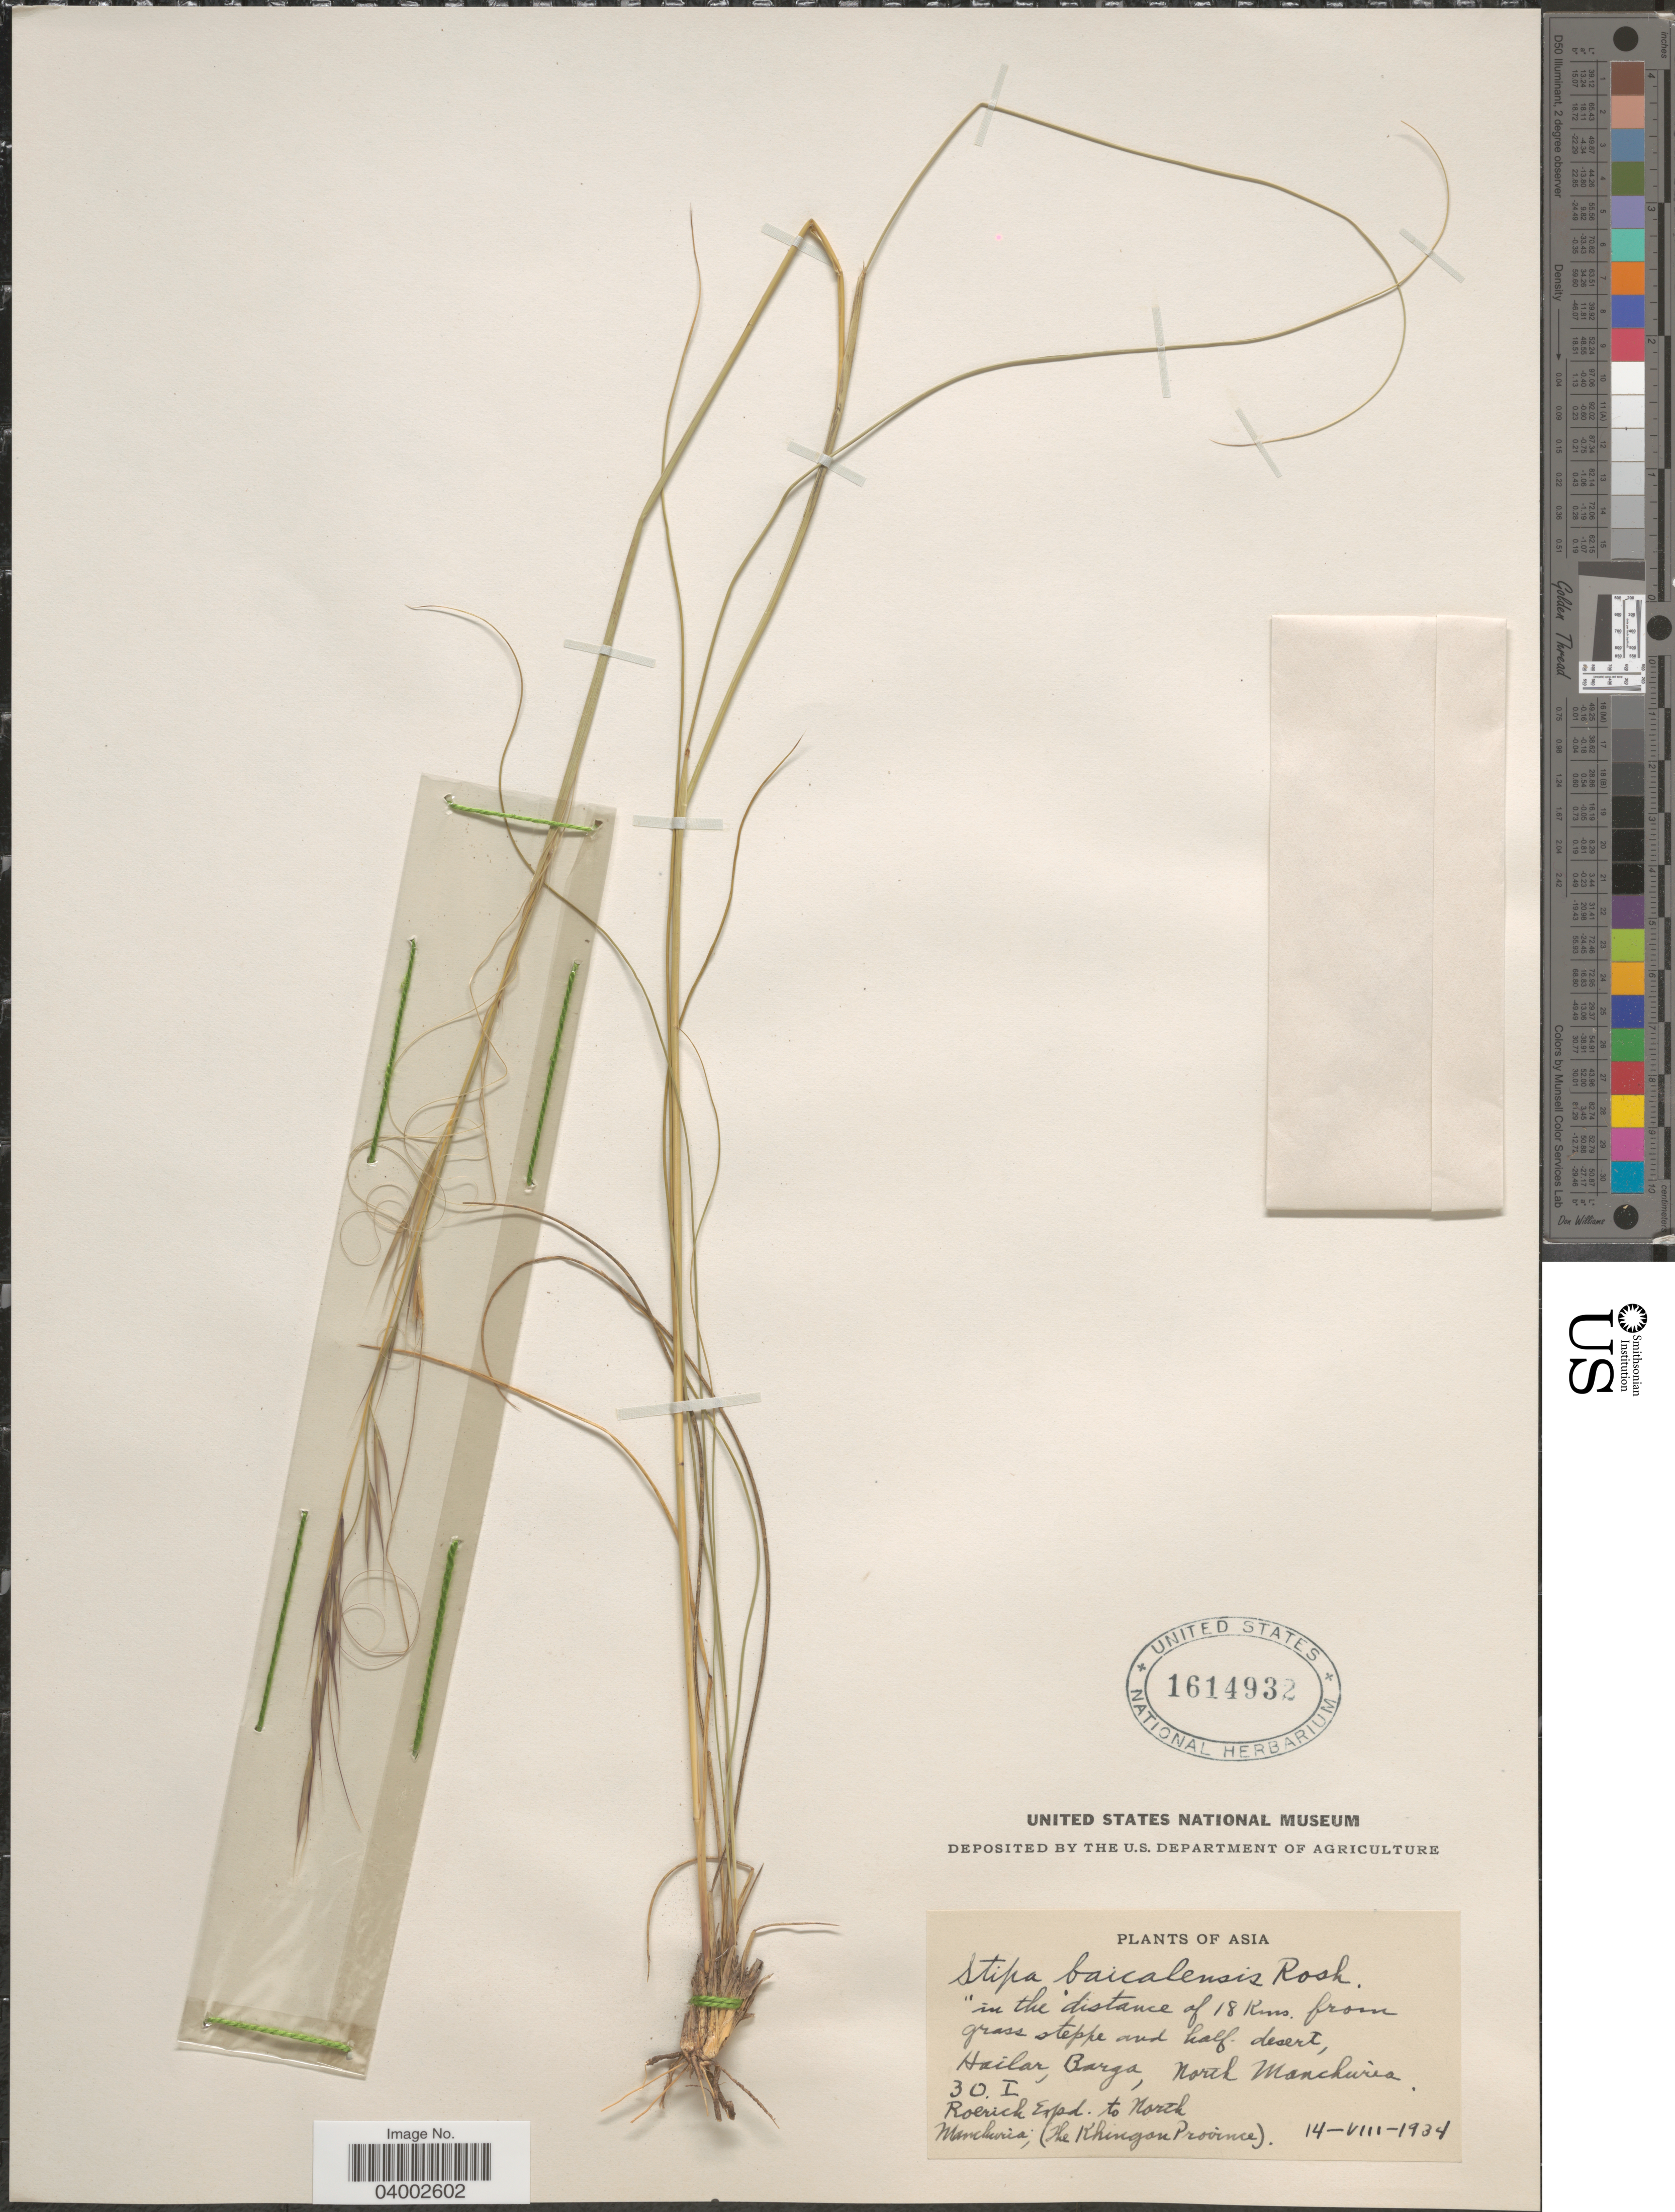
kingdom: Plantae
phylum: Tracheophyta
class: Liliopsida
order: Poales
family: Poaceae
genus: Stipa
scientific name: Stipa baicalensis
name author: Roshev.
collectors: Roerich Expedition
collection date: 1934-01-30/1934-08-14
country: China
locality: In the distance of 18 Kms. from grass steppe and half desert, Hailar, Barga, North Manchuria.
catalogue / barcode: US 1614932